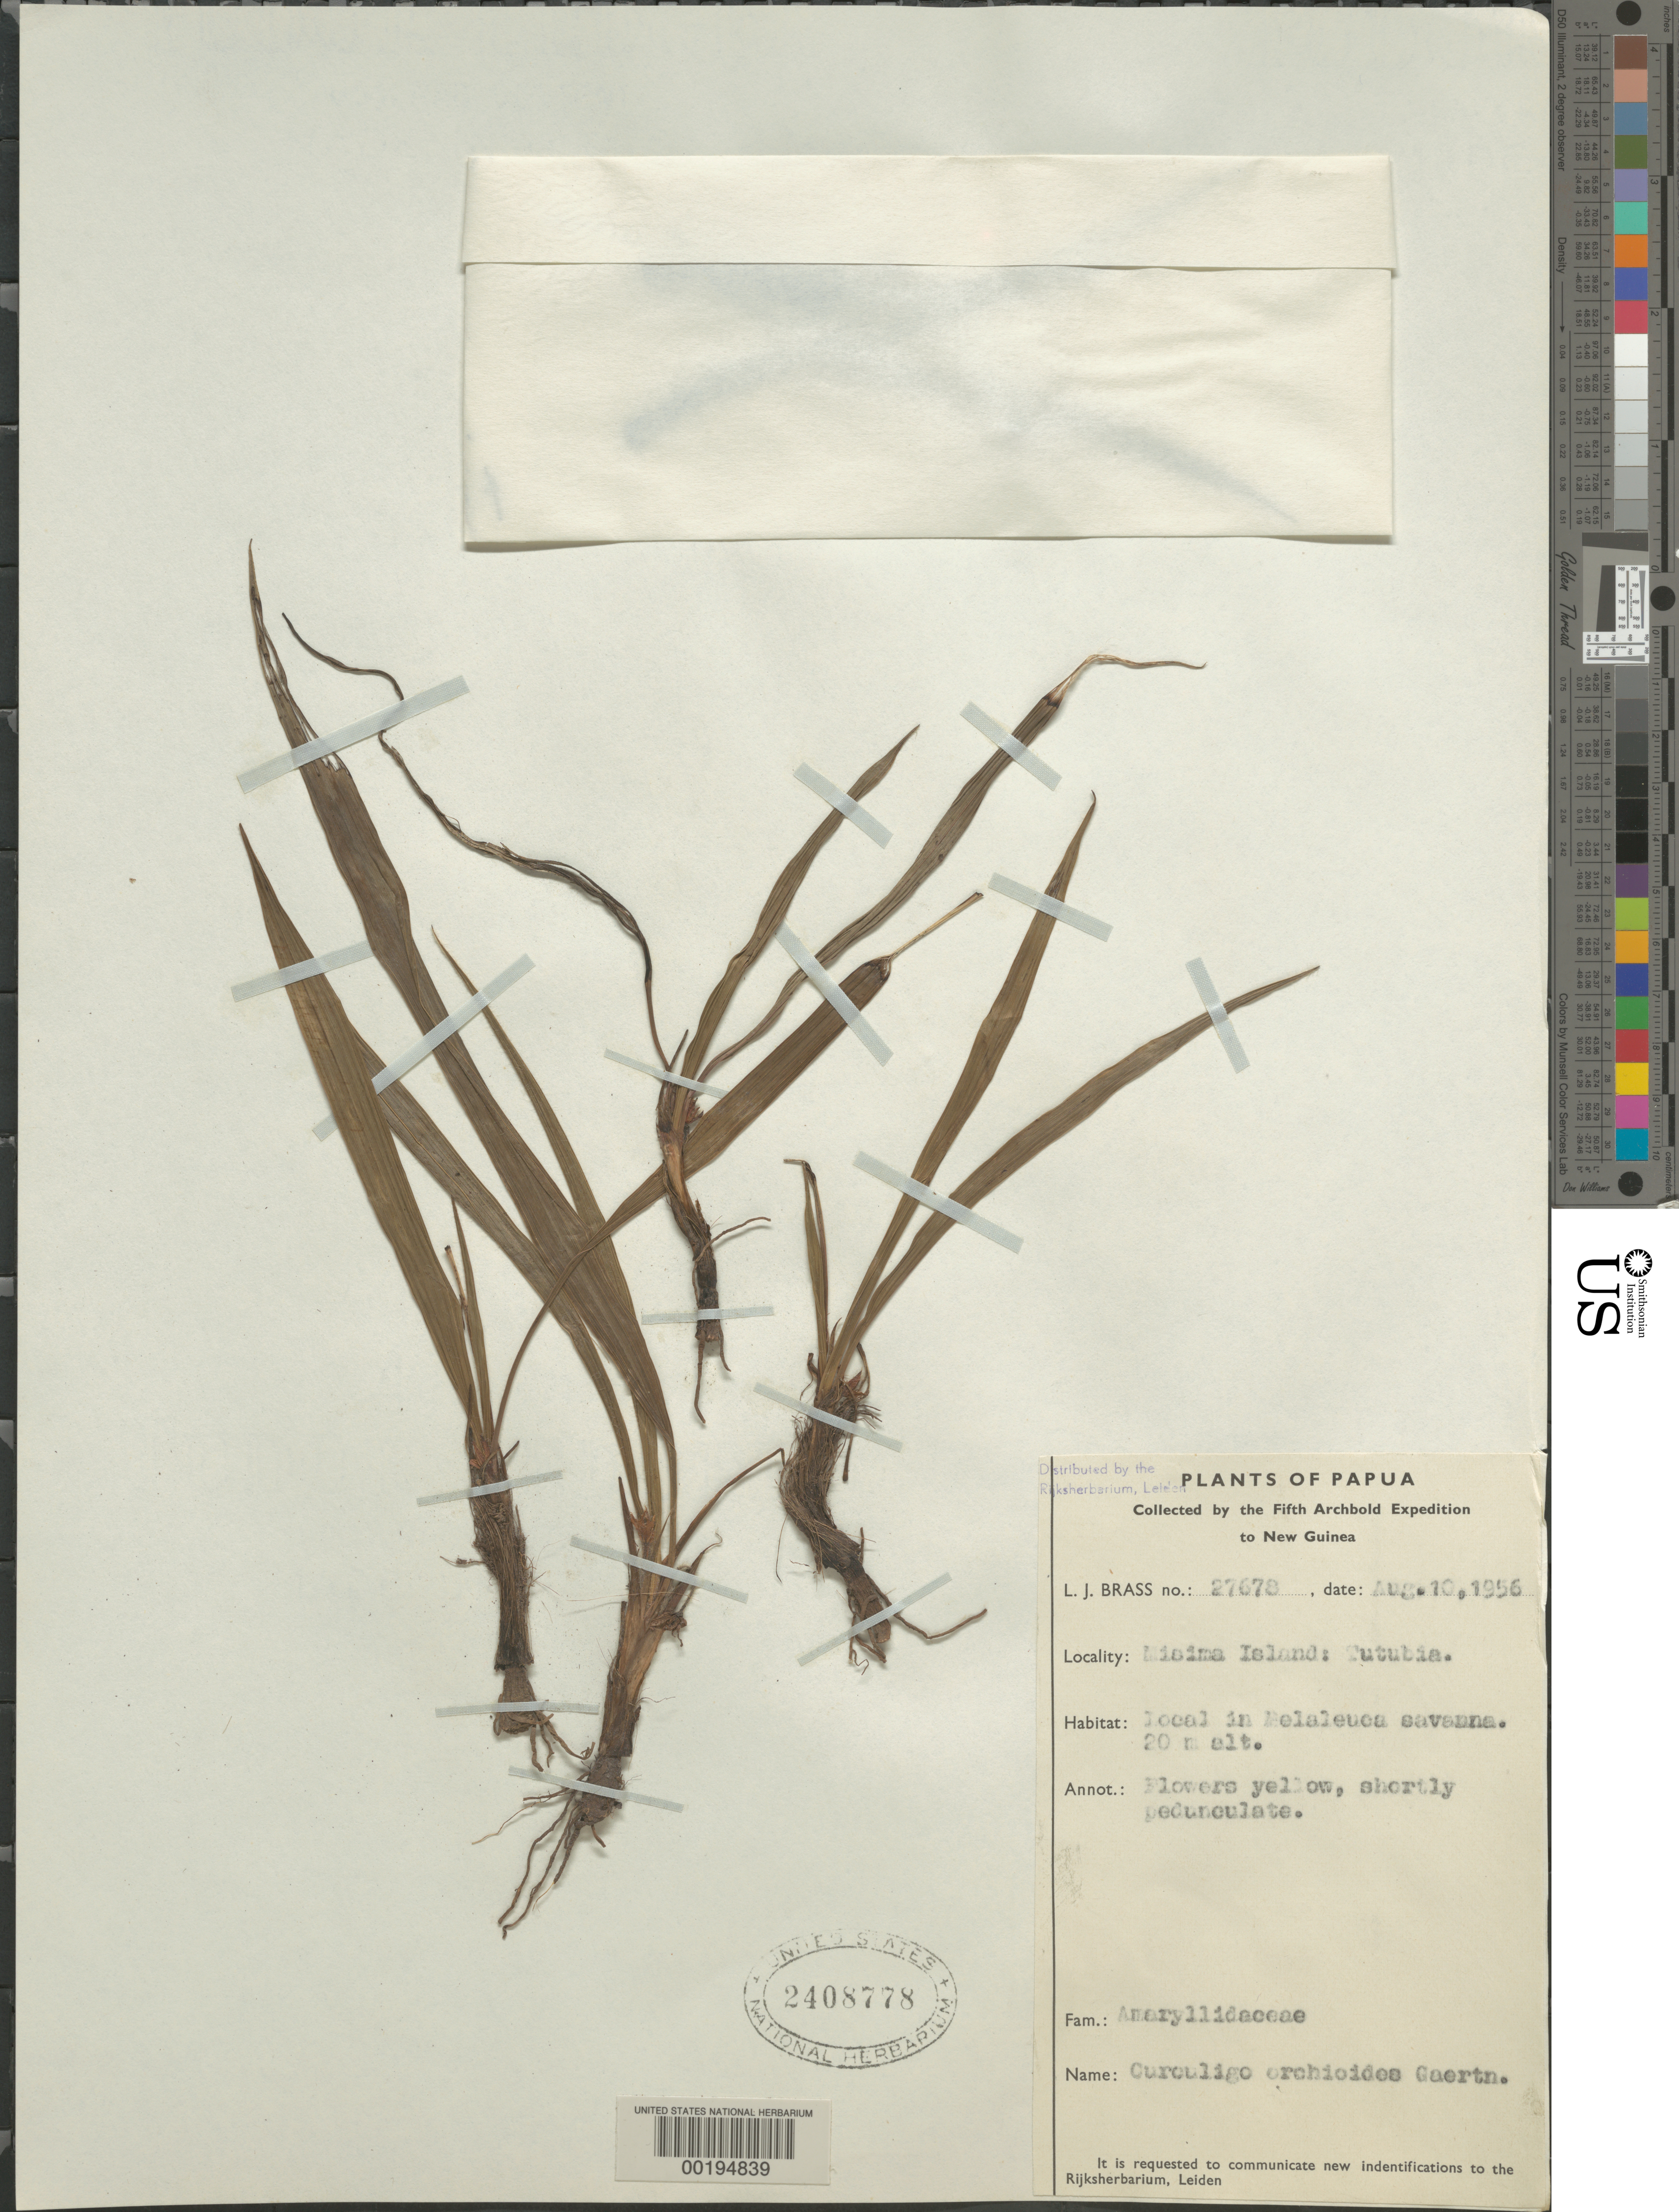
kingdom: Plantae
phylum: Tracheophyta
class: Liliopsida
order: Asparagales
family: Hypoxidaceae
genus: Curculigo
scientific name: Curculigo orchioides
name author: Gaertn.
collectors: L. J. Brass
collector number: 27678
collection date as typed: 10 Aug 1956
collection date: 1956-08-10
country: Papua New Guinea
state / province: Milne Bay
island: Misima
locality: Misima i.; tutubia [Louisiade Arch.]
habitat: Melaleuca savanna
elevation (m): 20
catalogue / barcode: US 2408778